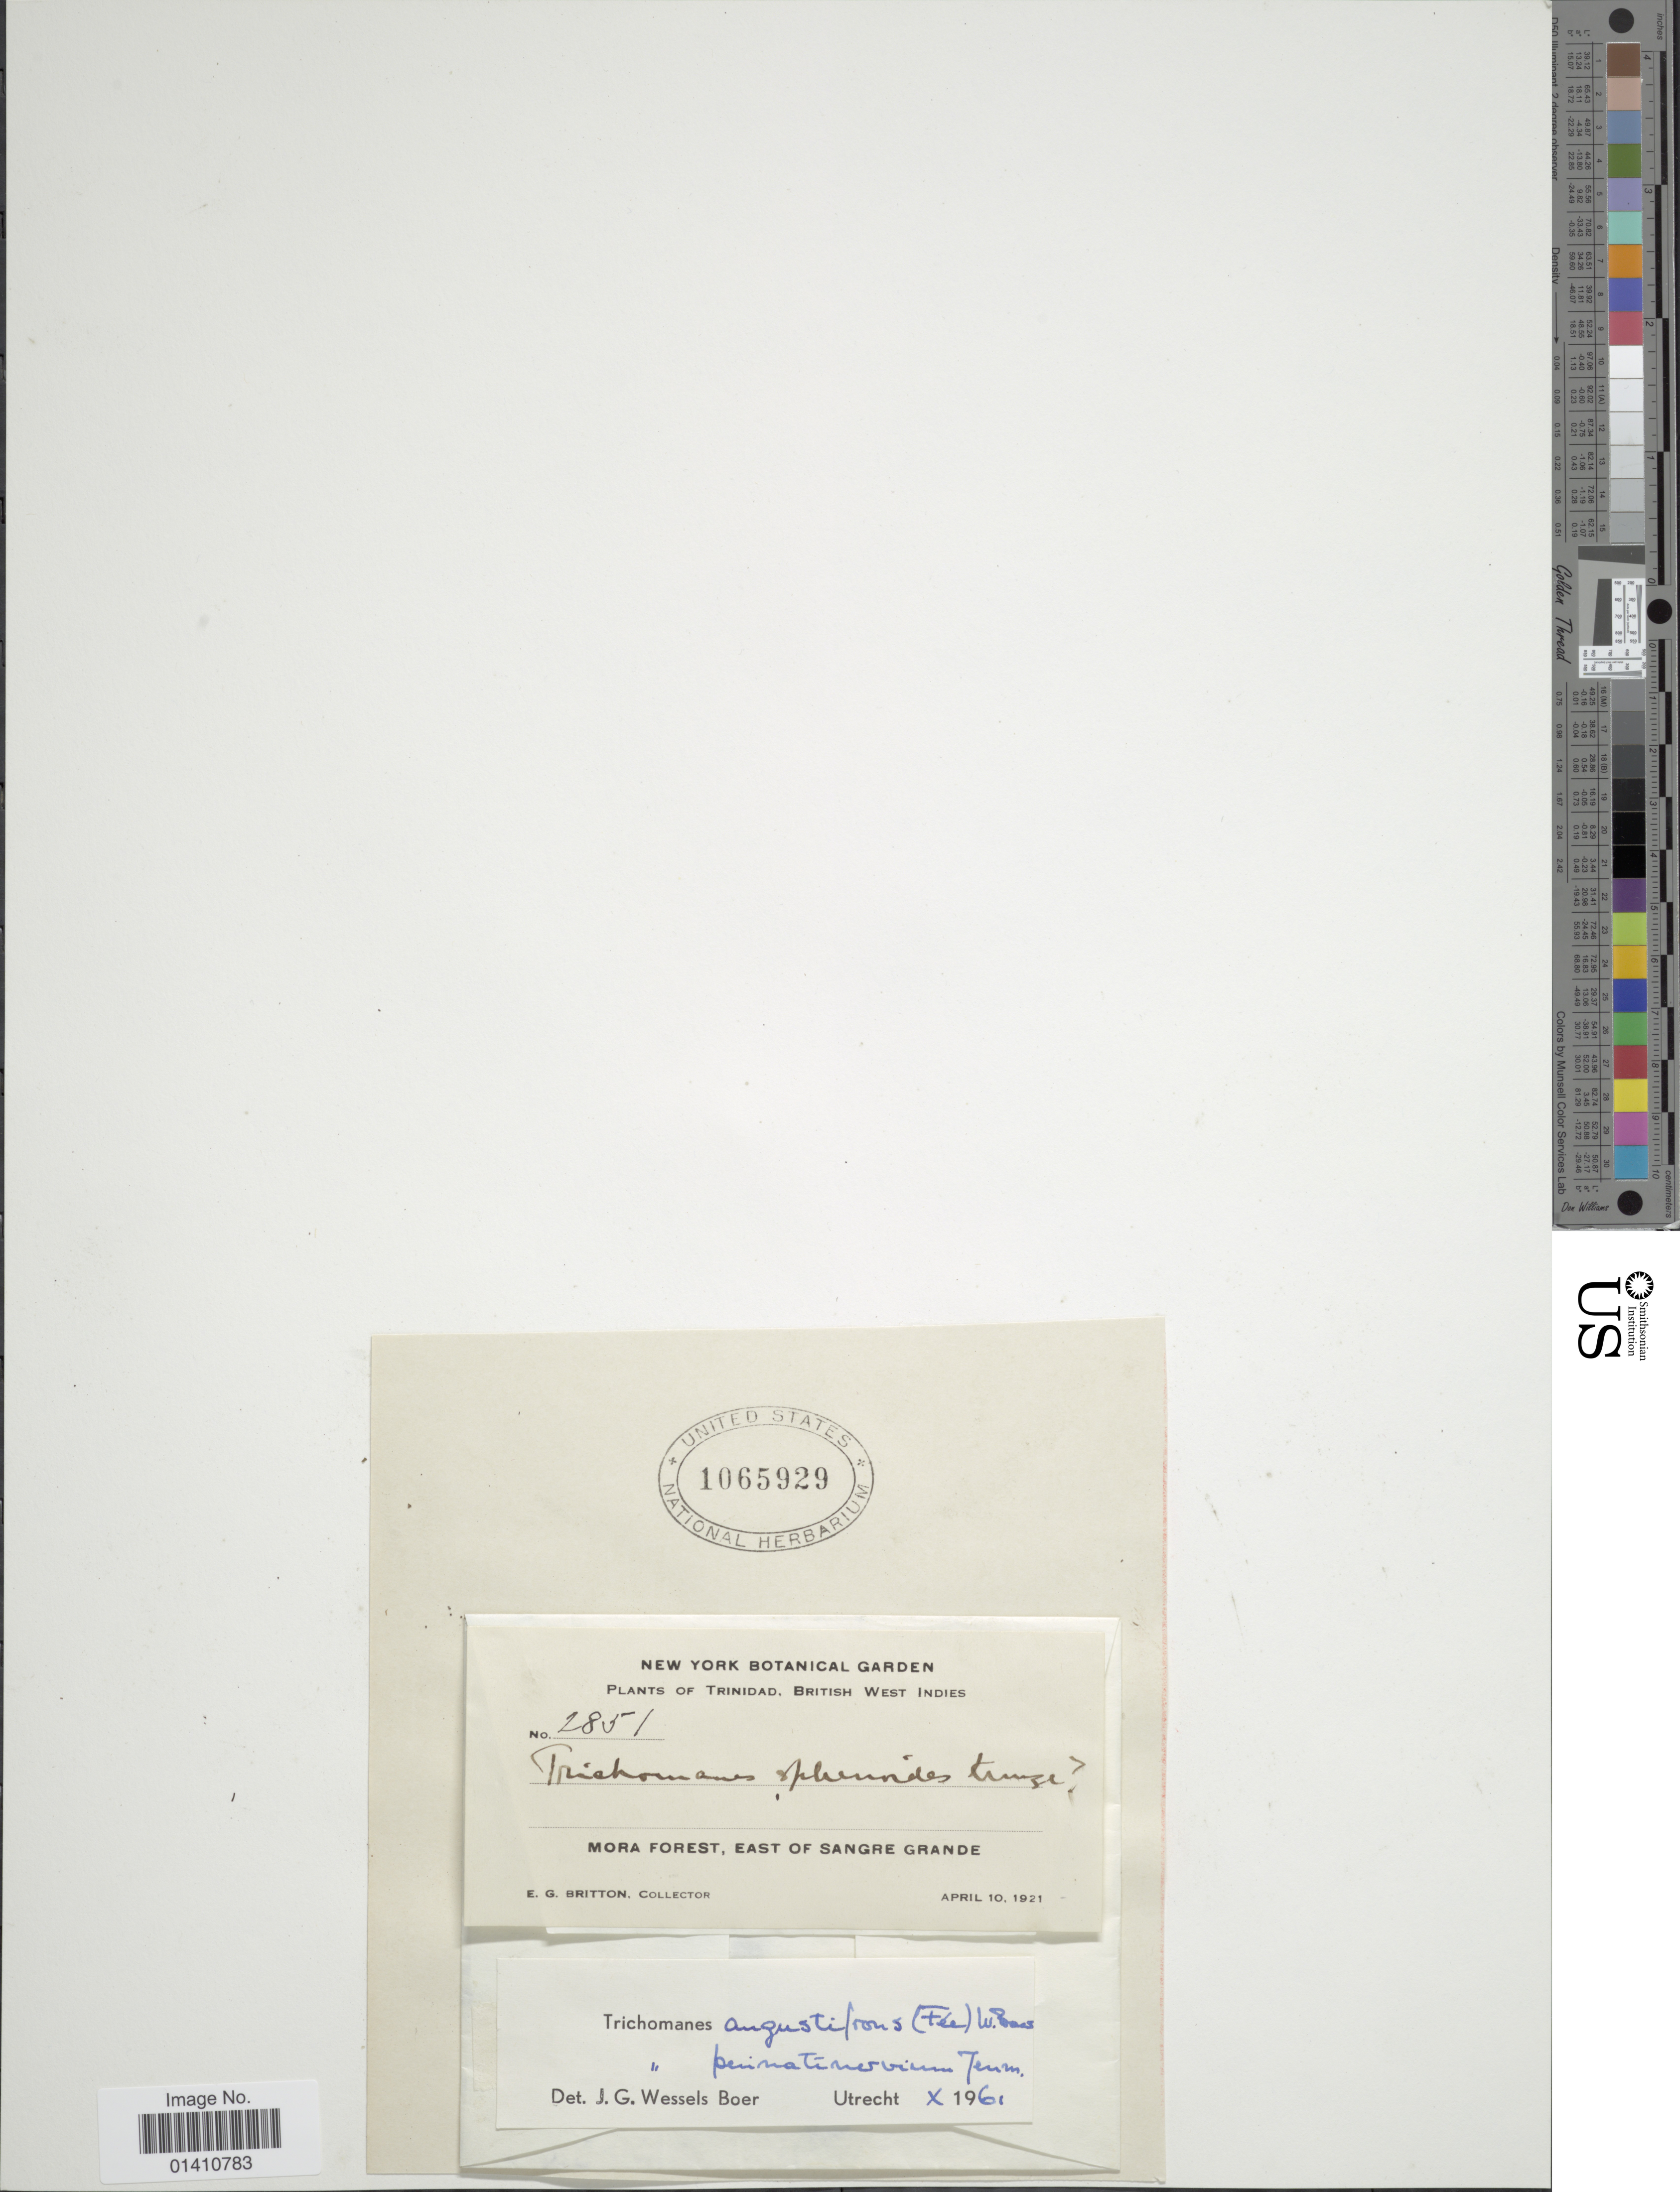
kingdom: Plantae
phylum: Tracheophyta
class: Polypodiopsida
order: Hymenophyllales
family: Hymenophyllaceae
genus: Didymoglossum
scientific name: Didymoglossum angustifrons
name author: Fée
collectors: E. G. Britton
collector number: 2851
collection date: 1921-04-10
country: Trinidad and Tobago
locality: Trinidad, British West Indies, MOra forest, East of Sangre Grande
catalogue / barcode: US 1065929